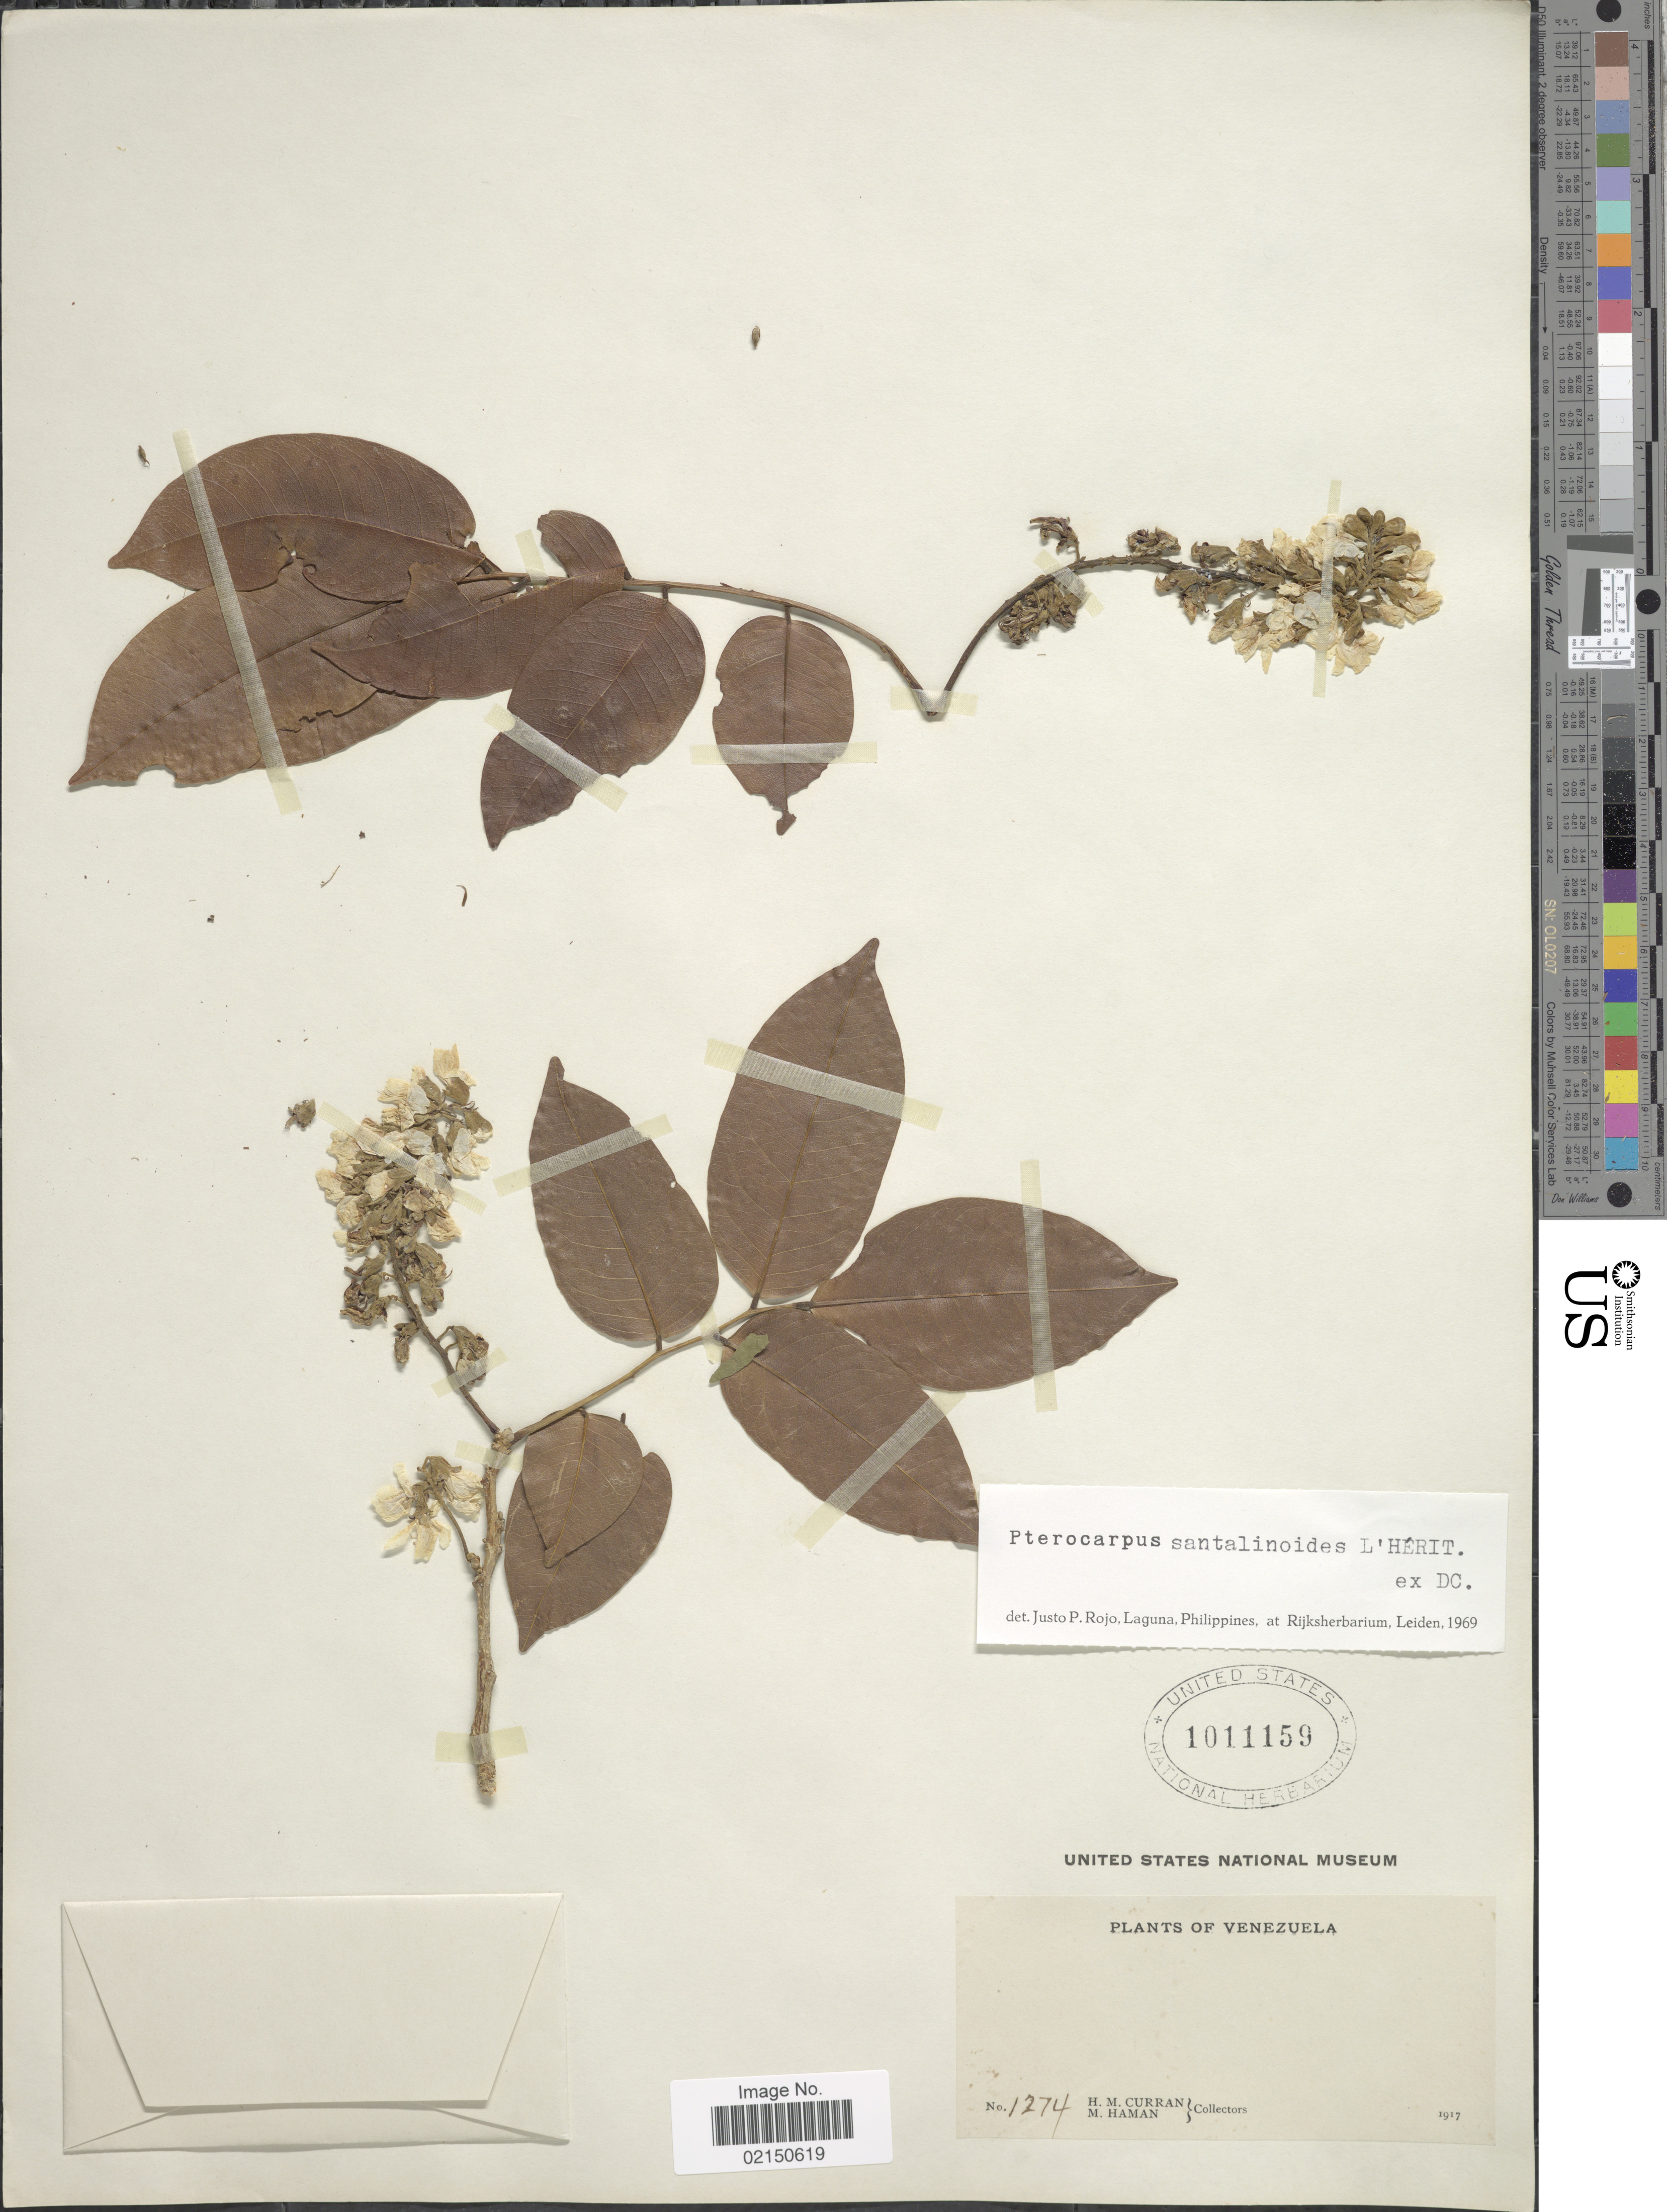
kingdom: Plantae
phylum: Tracheophyta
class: Magnoliopsida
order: Fabales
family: Fabaceae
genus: Pterocarpus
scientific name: Pterocarpus santalinoides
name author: L'Hér. ex DC.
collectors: H. M. Curran & M. Haman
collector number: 1274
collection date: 1917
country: Venezuela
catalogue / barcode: US 1011159